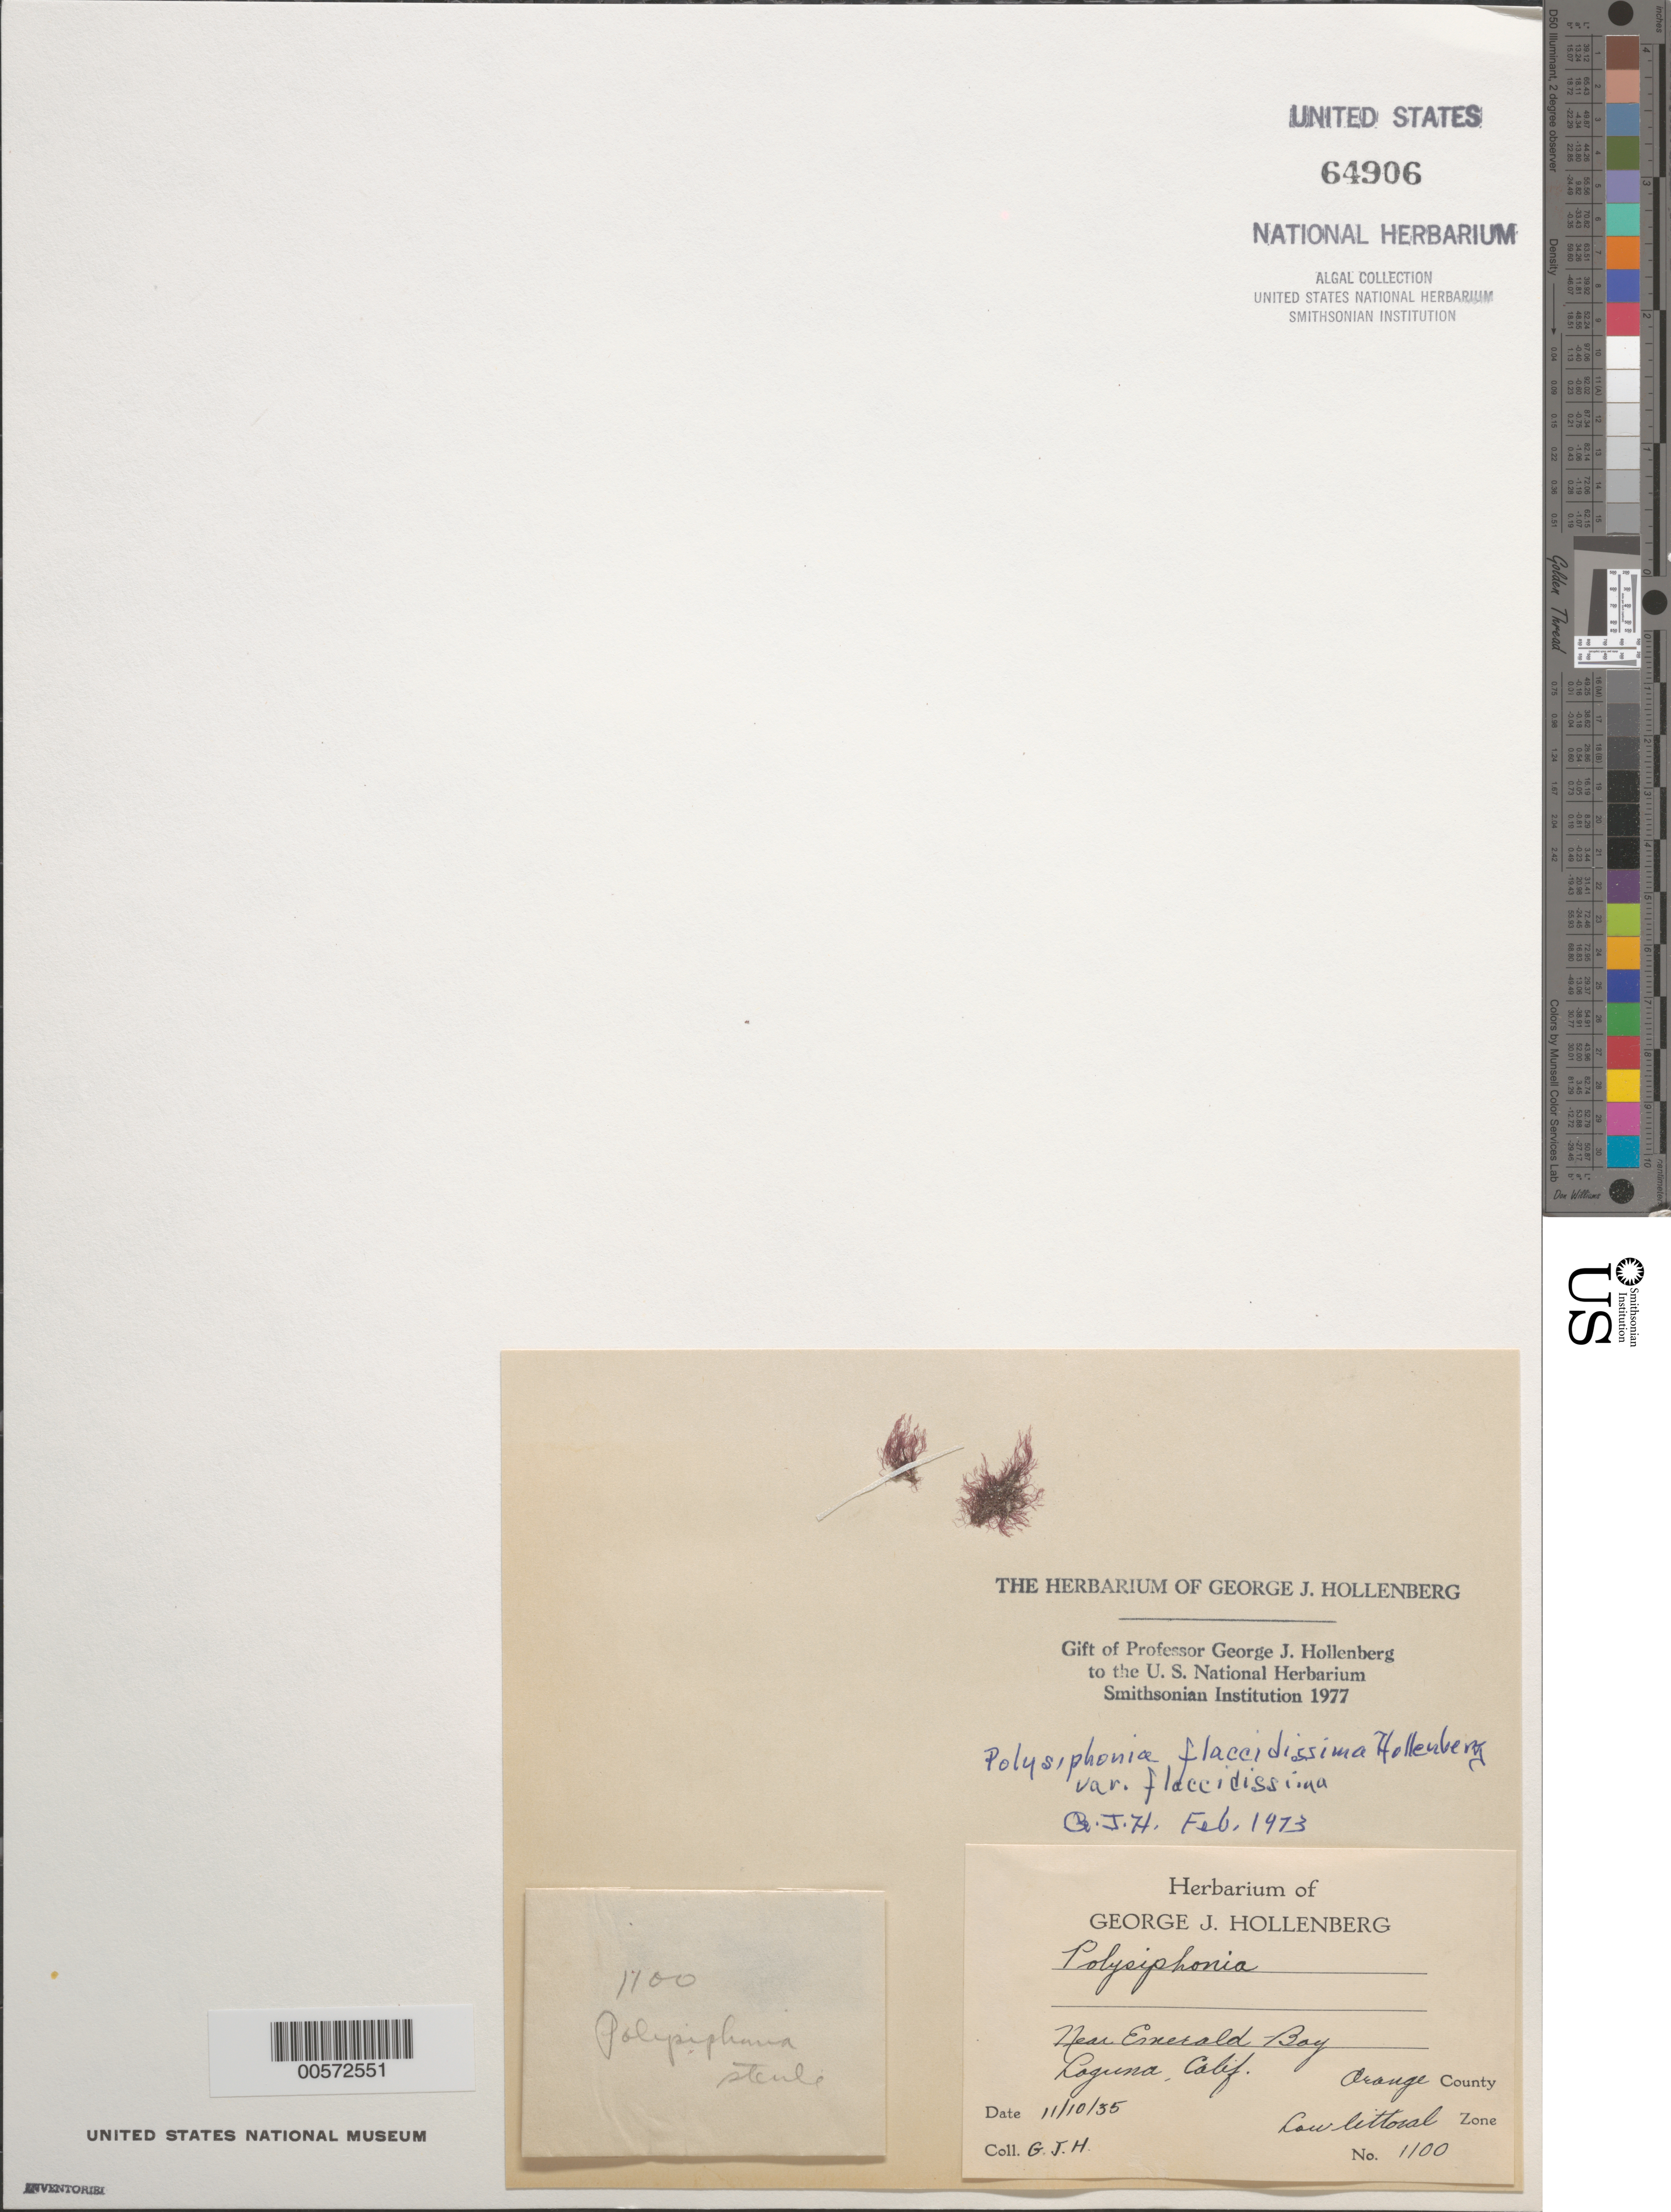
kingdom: Plantae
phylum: Rhodophyta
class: Florideophyceae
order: Ceramiales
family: Rhodomelaceae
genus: Neosiphonia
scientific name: Neosiphonia sertularioides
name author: (Gratel.) K.W. Nam & Kang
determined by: Algae name updating Project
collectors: G. Hollenberg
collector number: GJH 1100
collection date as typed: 10 Nov 1935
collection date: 1935-11-10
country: United States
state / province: California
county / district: Orange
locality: Laguna, near Emerald Bay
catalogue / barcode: US 64906